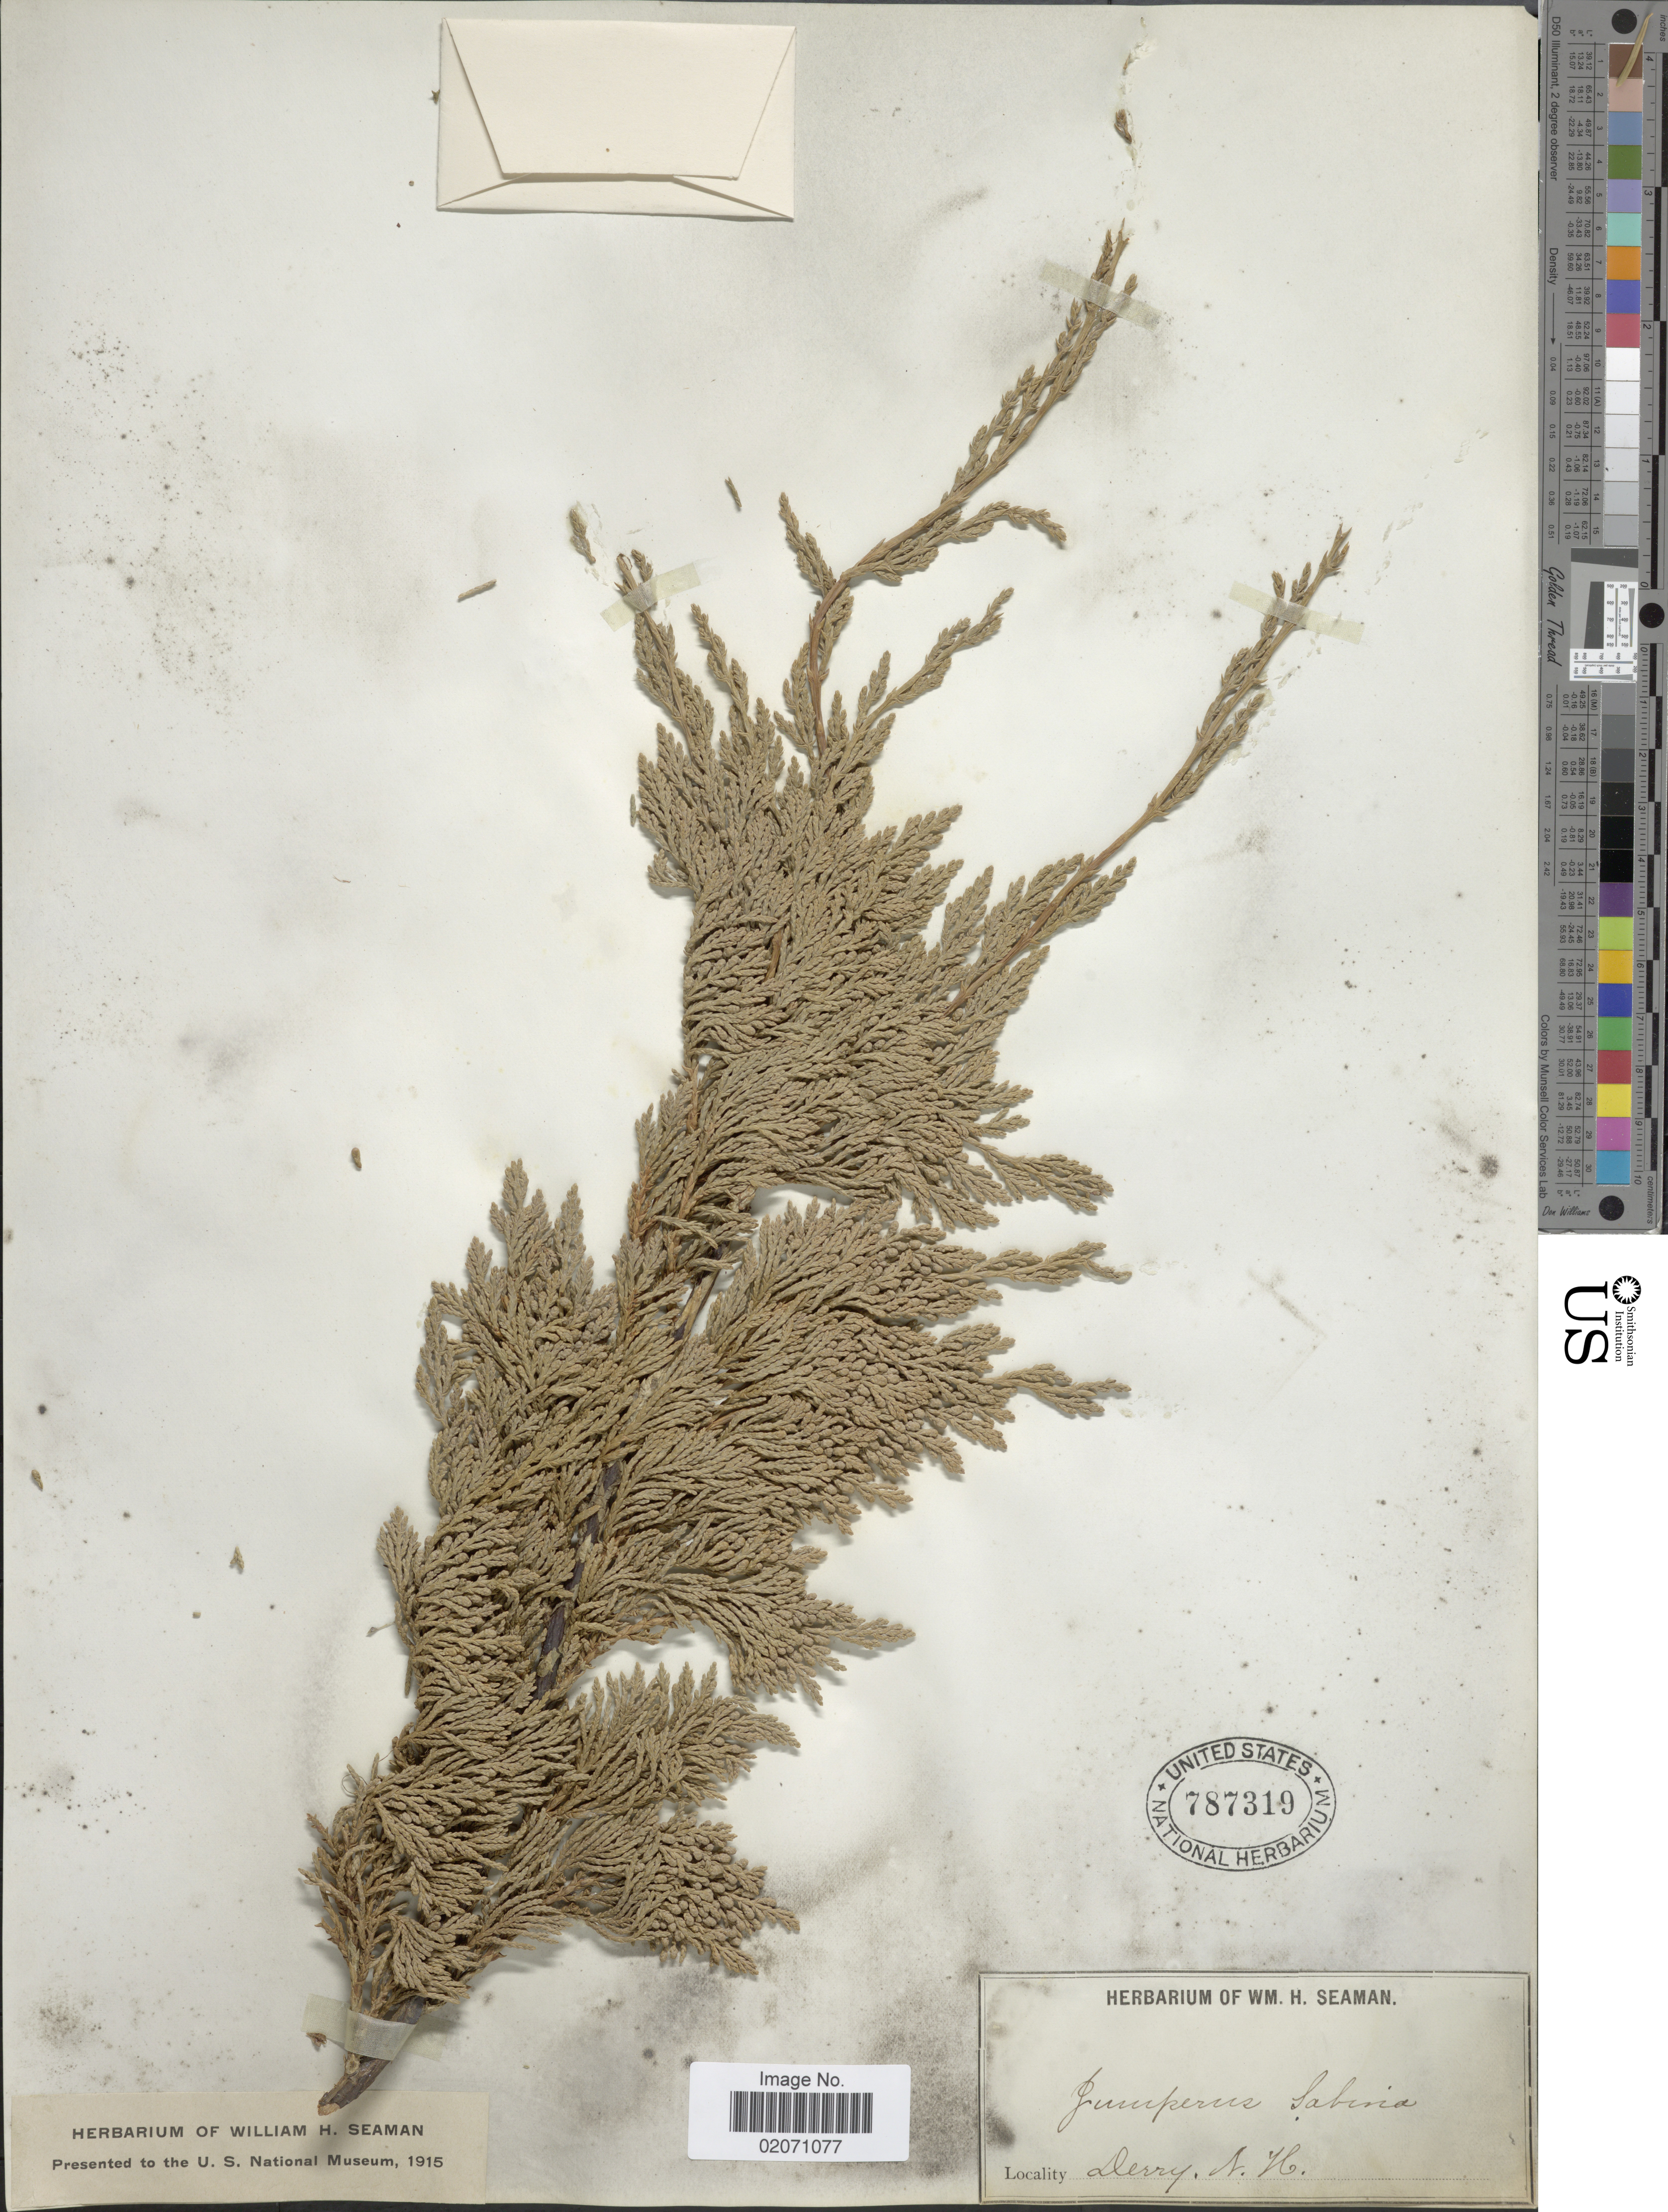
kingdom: Plantae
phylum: Tracheophyta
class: Pinopsida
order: Pinales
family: Cupressaceae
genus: Juniperus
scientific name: Juniperus horizontalis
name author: Moench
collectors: ex herb. Seaman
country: United States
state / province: New Hampshire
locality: Derry, N.H.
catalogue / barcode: US 787319